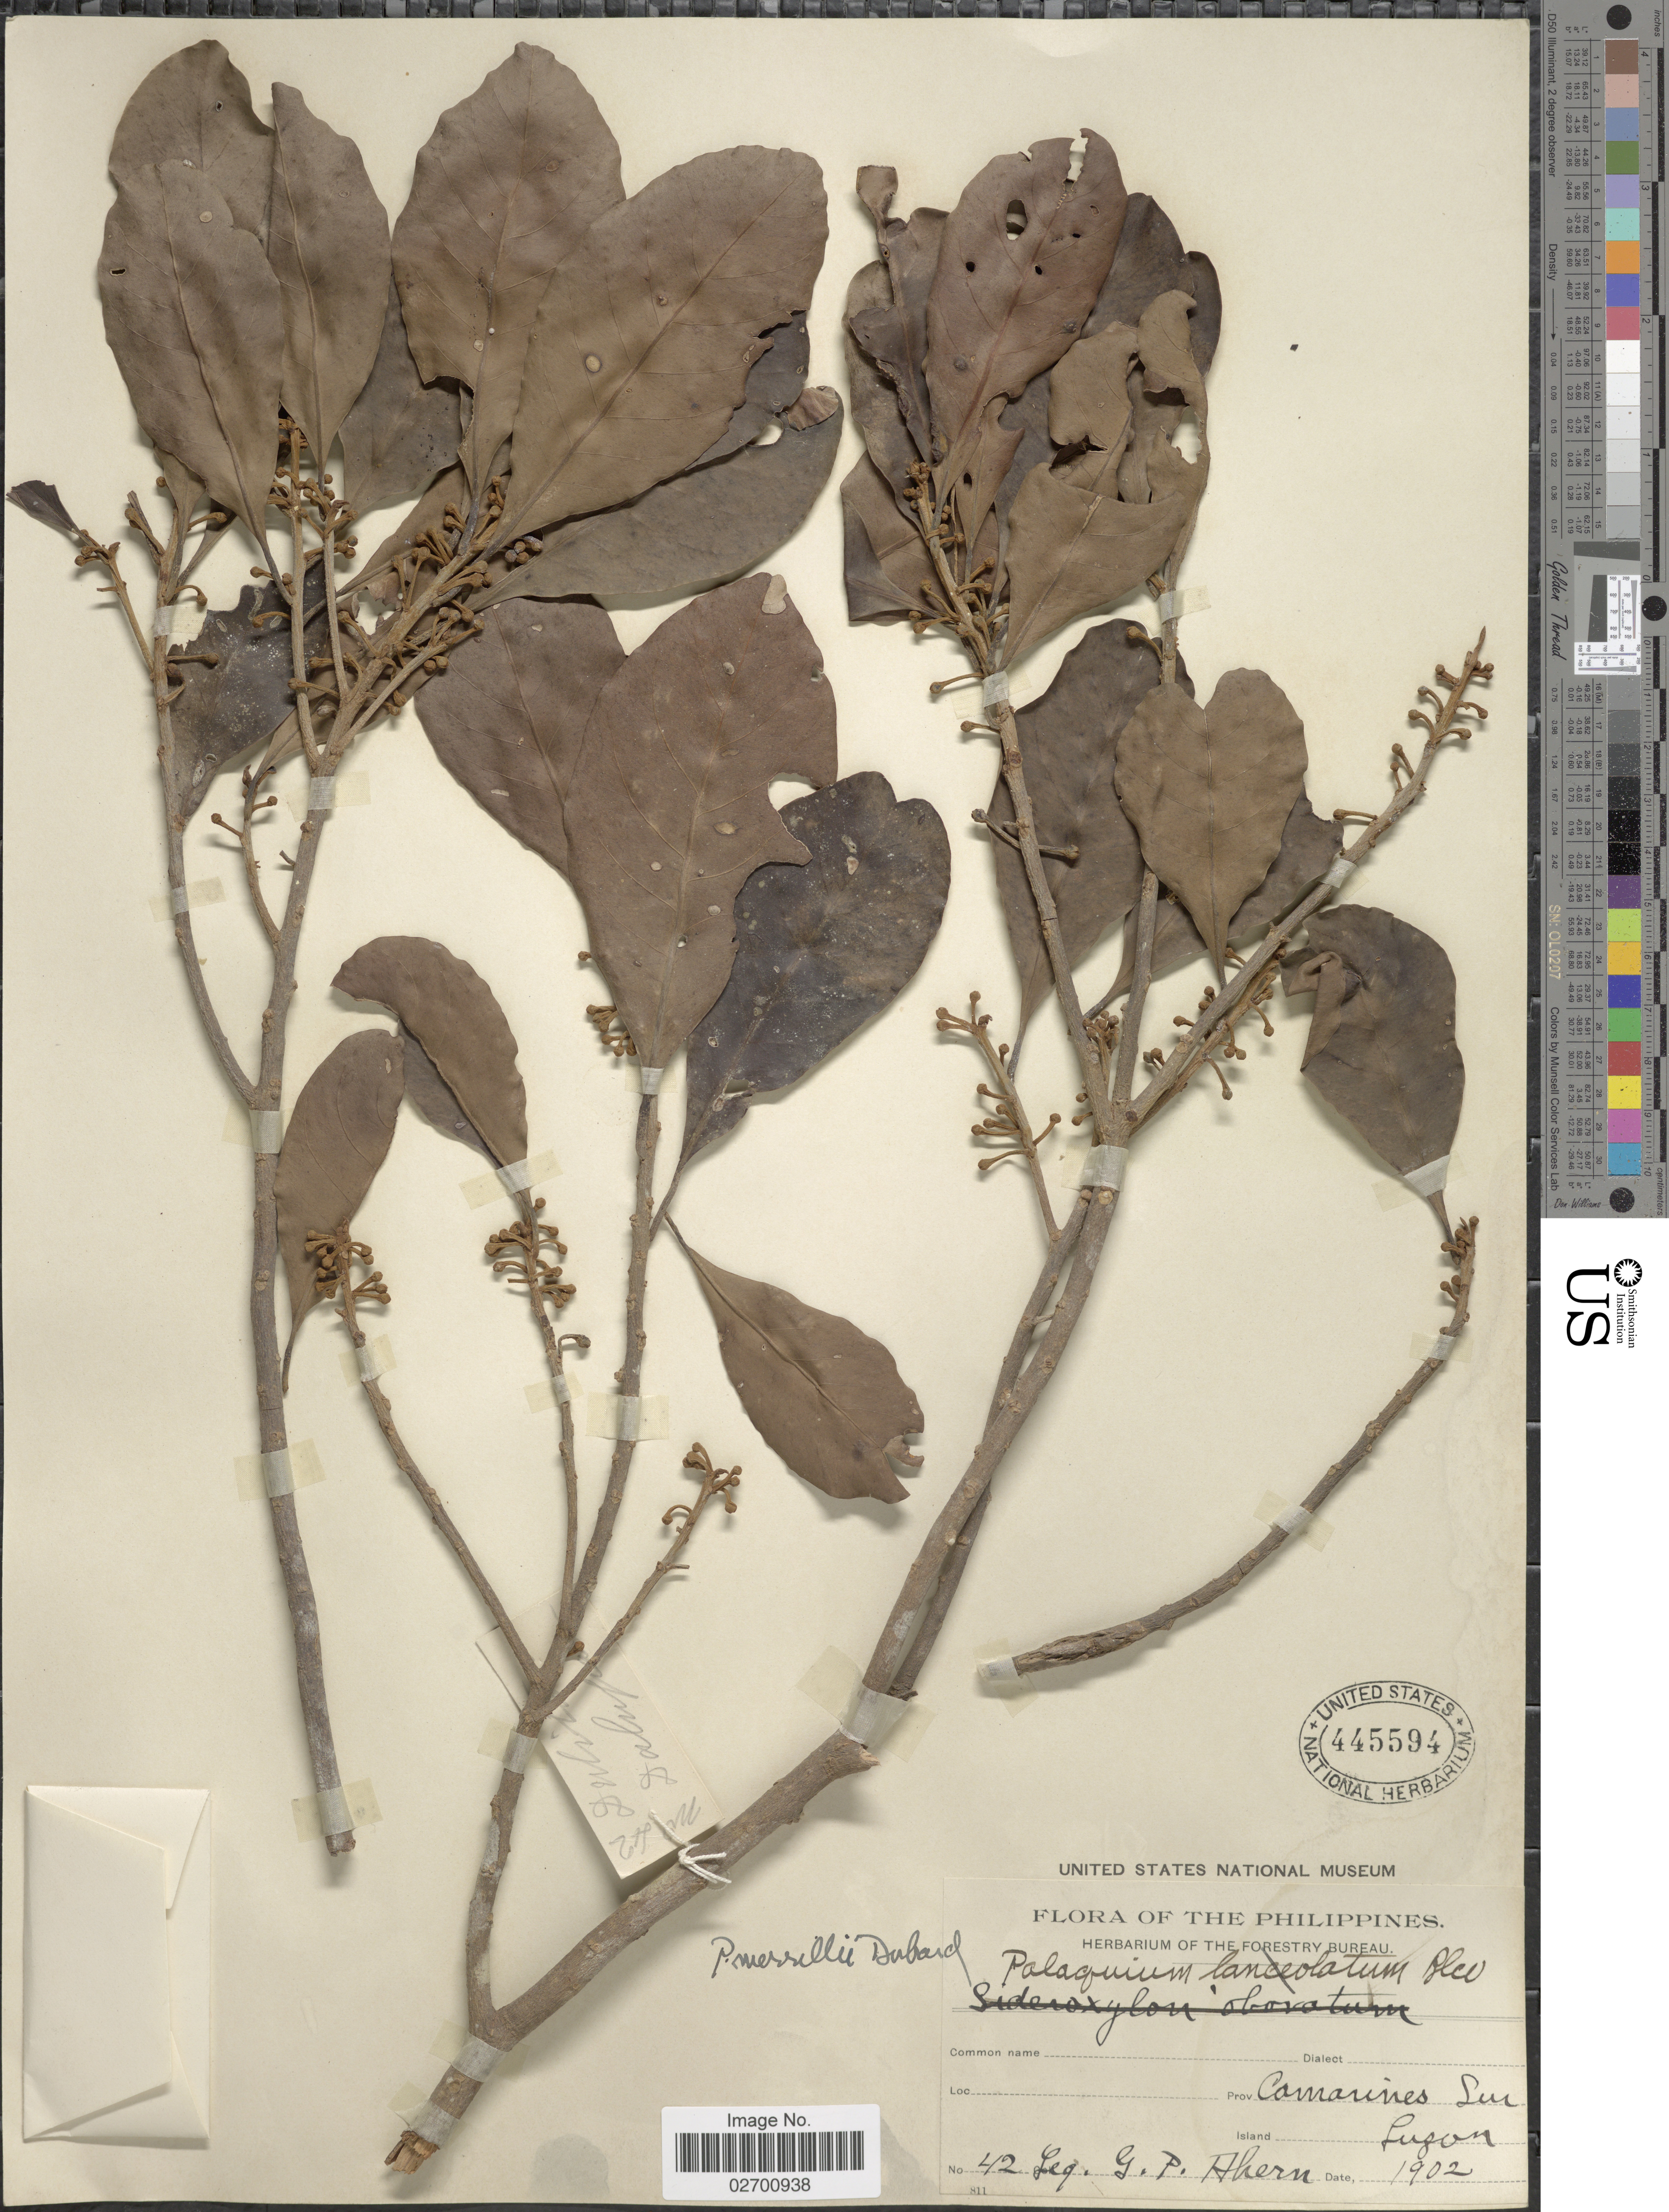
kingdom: Plantae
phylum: Tracheophyta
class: Magnoliopsida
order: Ericales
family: Sapotaceae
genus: Palaquium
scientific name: Palaquium merrillii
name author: Dubard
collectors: G. Ahern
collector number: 42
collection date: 1902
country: Philippines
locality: Prov. Camarines Sur. Luzon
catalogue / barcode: US 445594